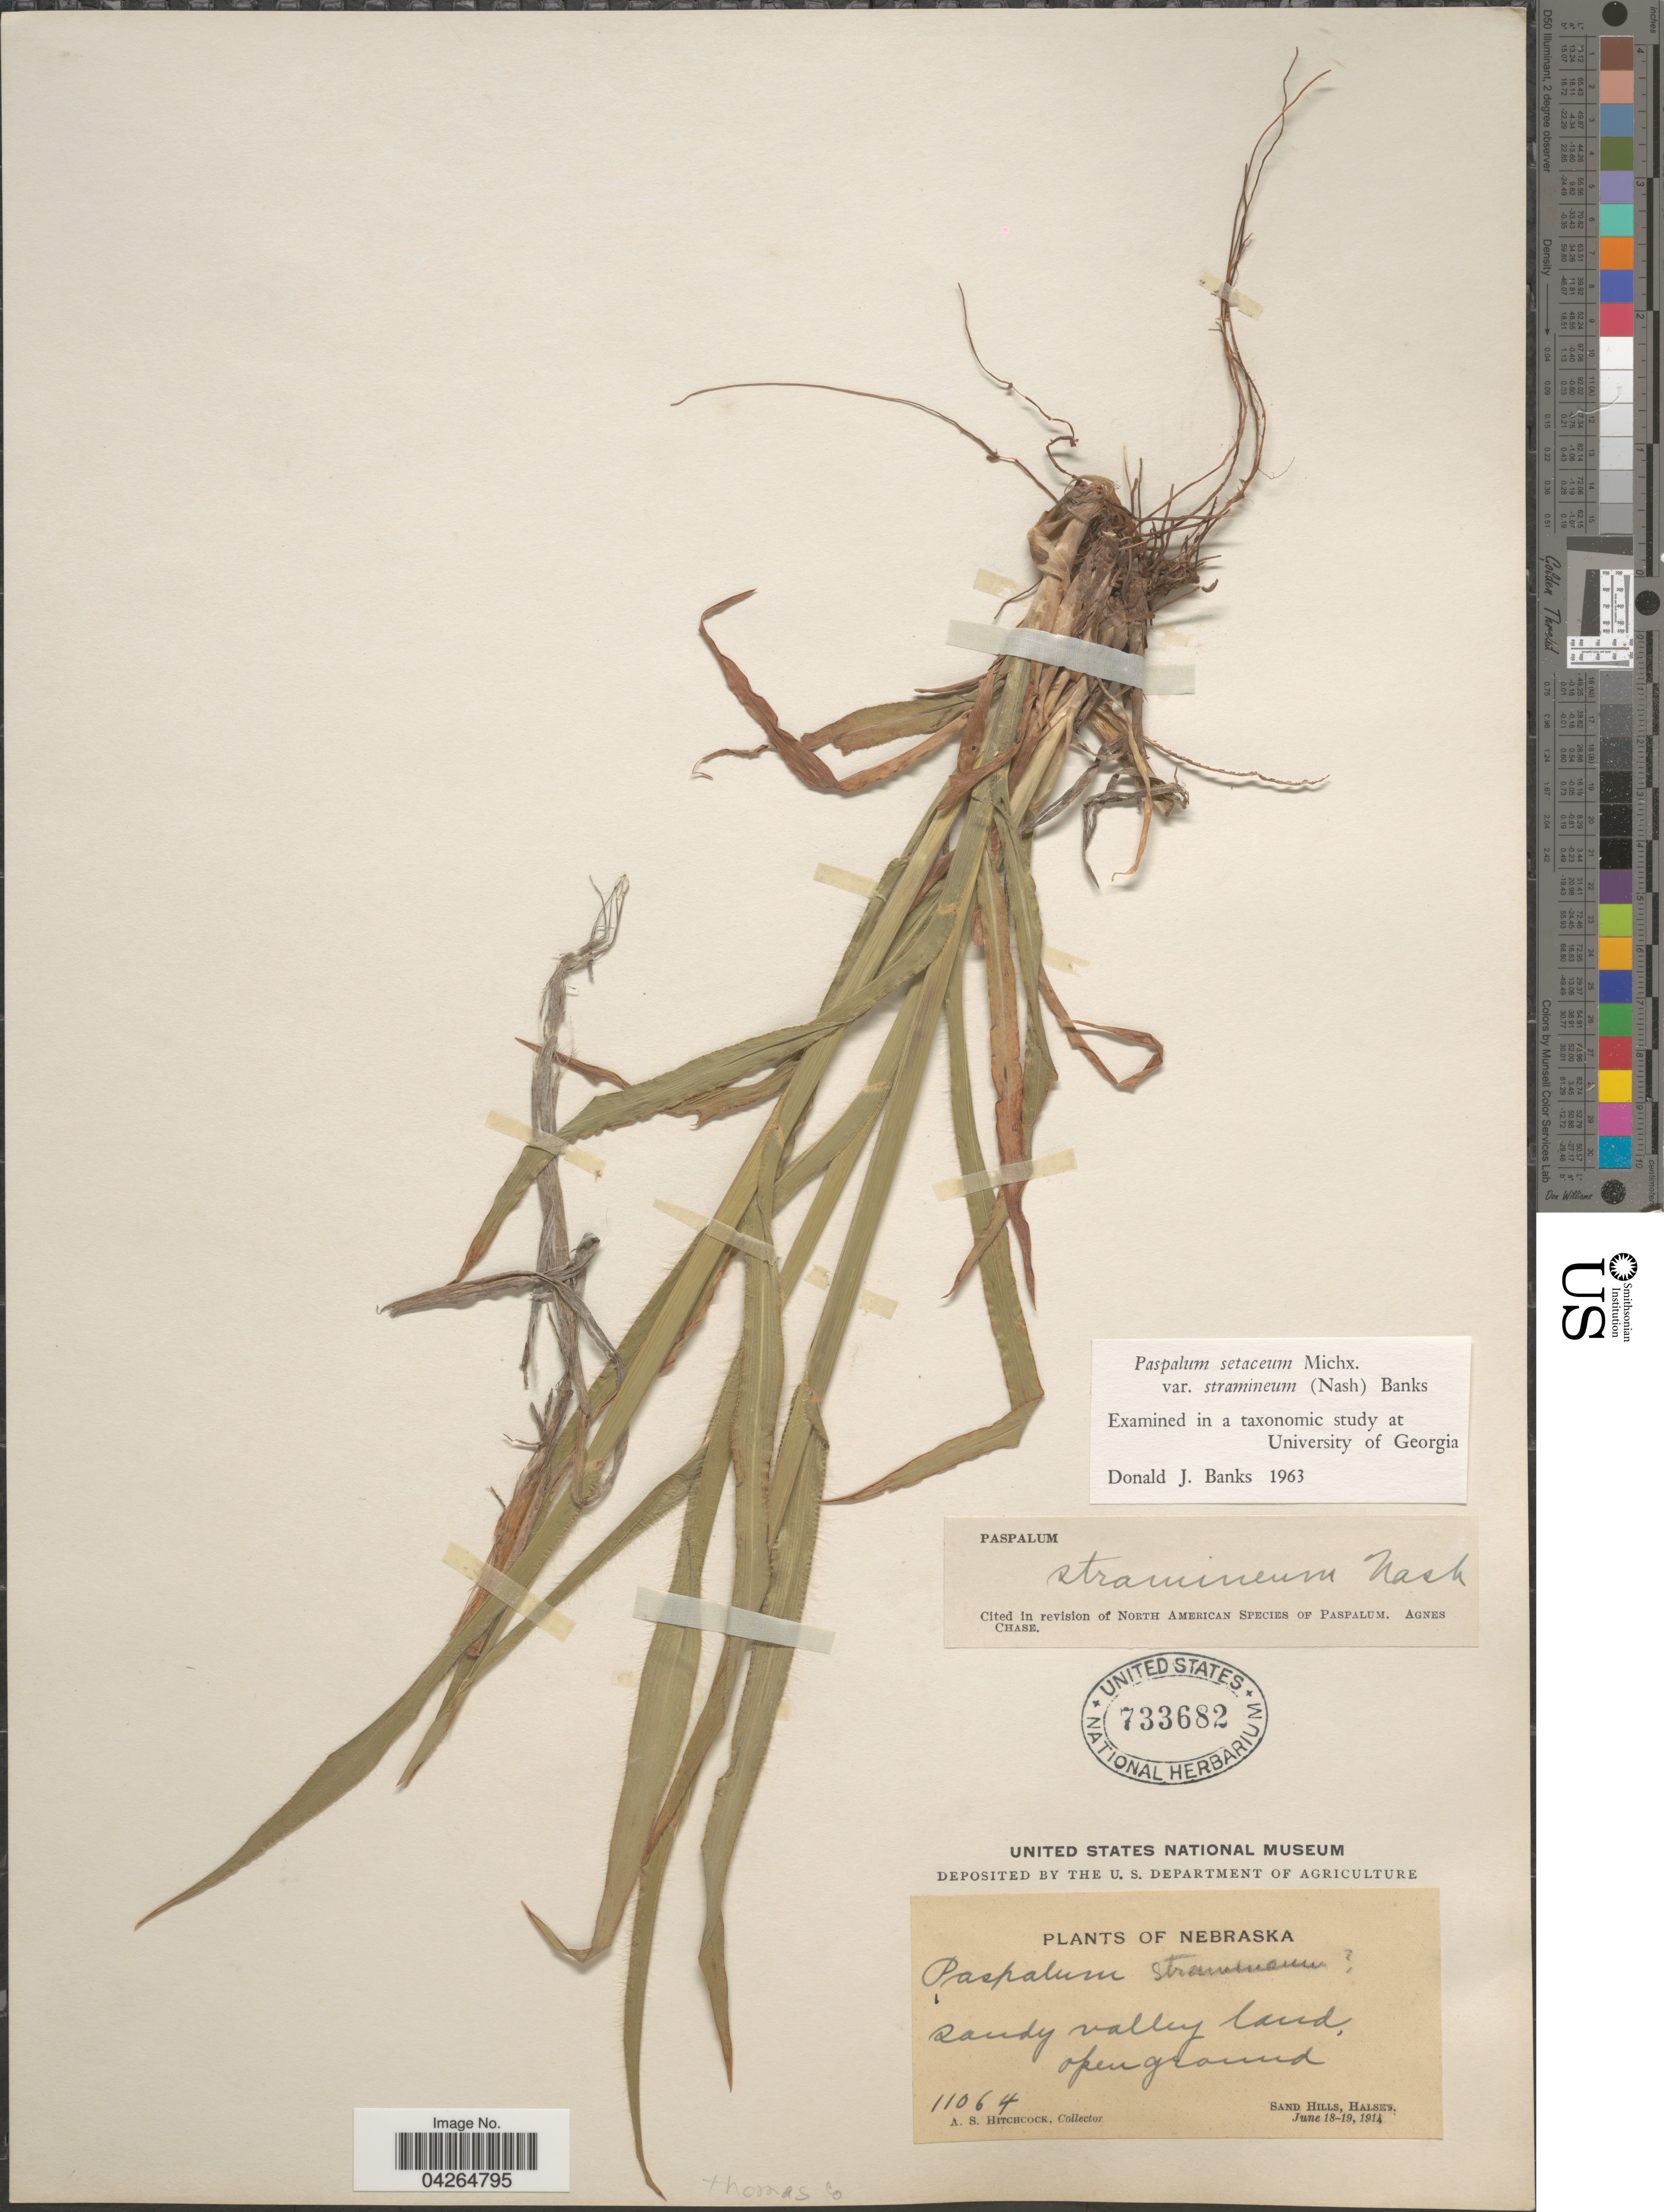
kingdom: Plantae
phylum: Tracheophyta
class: Liliopsida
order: Poales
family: Poaceae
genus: Paspalum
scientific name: Paspalum setaceum var. stramineum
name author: (Nash) D.J. Banks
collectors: A. S. Hitchcock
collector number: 11064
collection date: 1914-06-18/1914-06-19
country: United States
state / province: Nebraska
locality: Sand Hills, Halsey. Thomas Co.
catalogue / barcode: US 733682